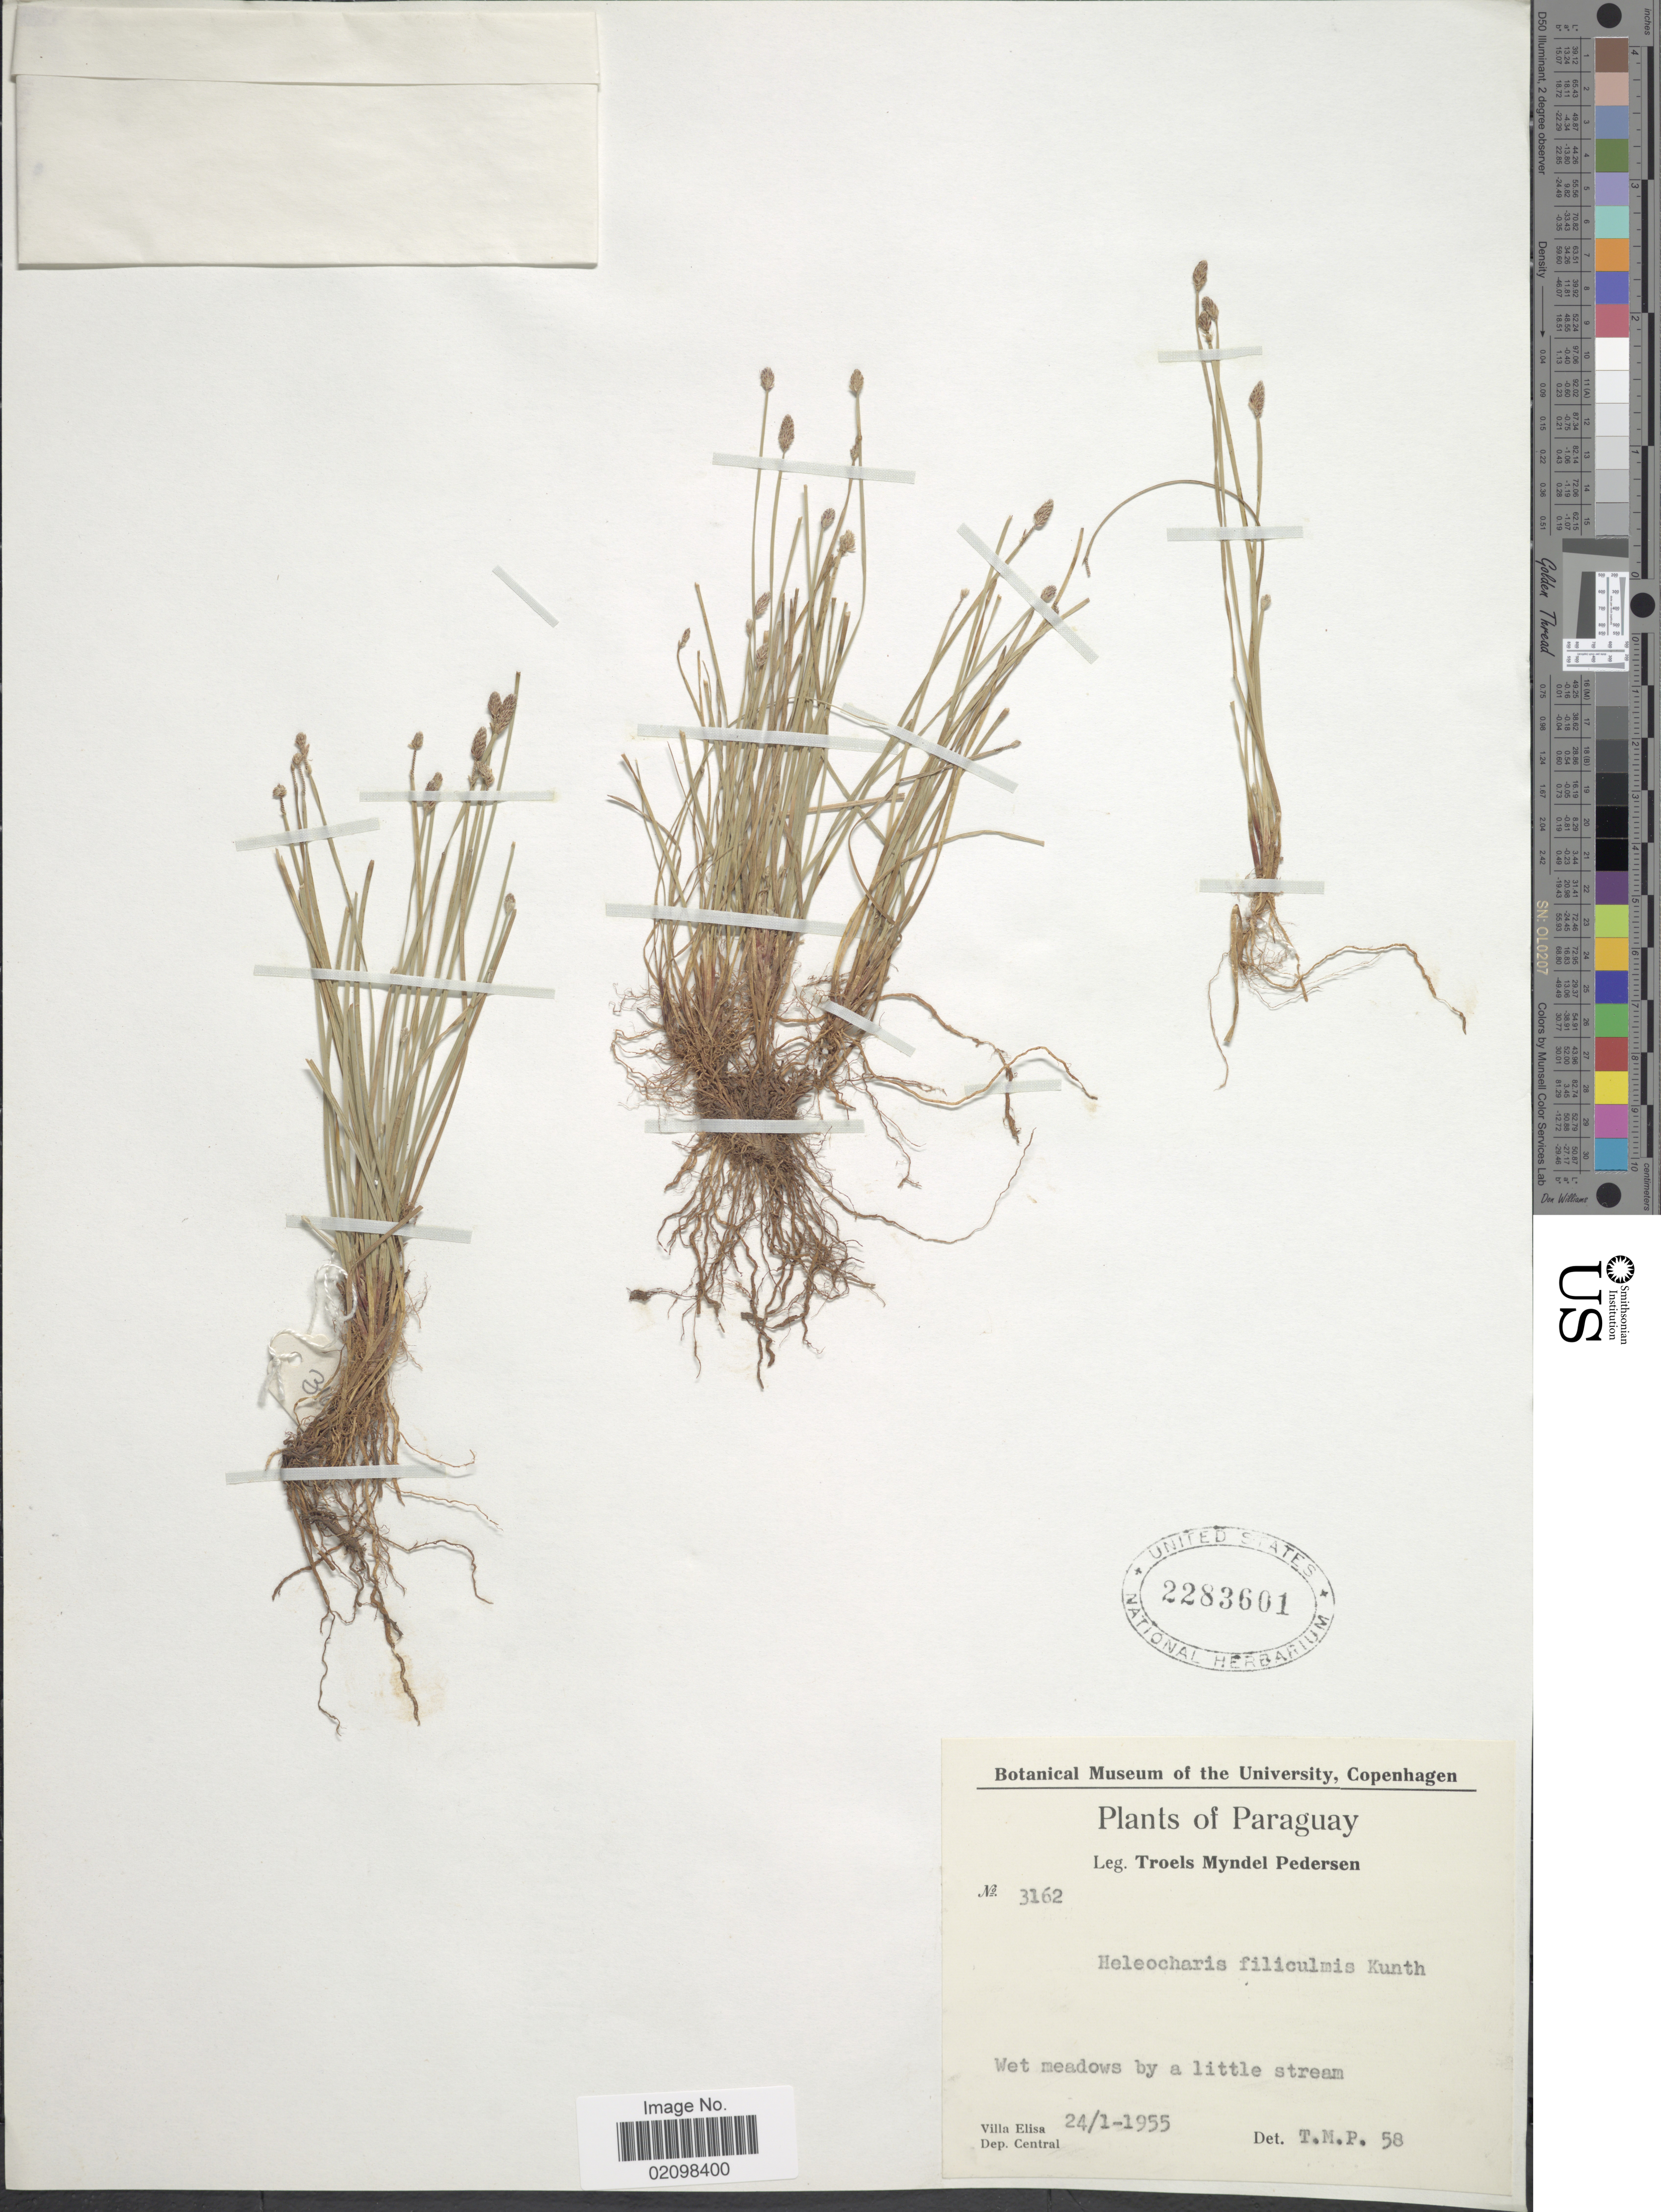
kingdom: Plantae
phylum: Tracheophyta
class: Liliopsida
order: Poales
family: Cyperaceae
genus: Eleocharis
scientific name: Eleocharis filiculmis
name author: Kunth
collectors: T. Pederson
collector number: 3162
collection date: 1955-01-24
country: Paraguay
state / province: Central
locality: Villa Elisa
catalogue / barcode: US 2283601